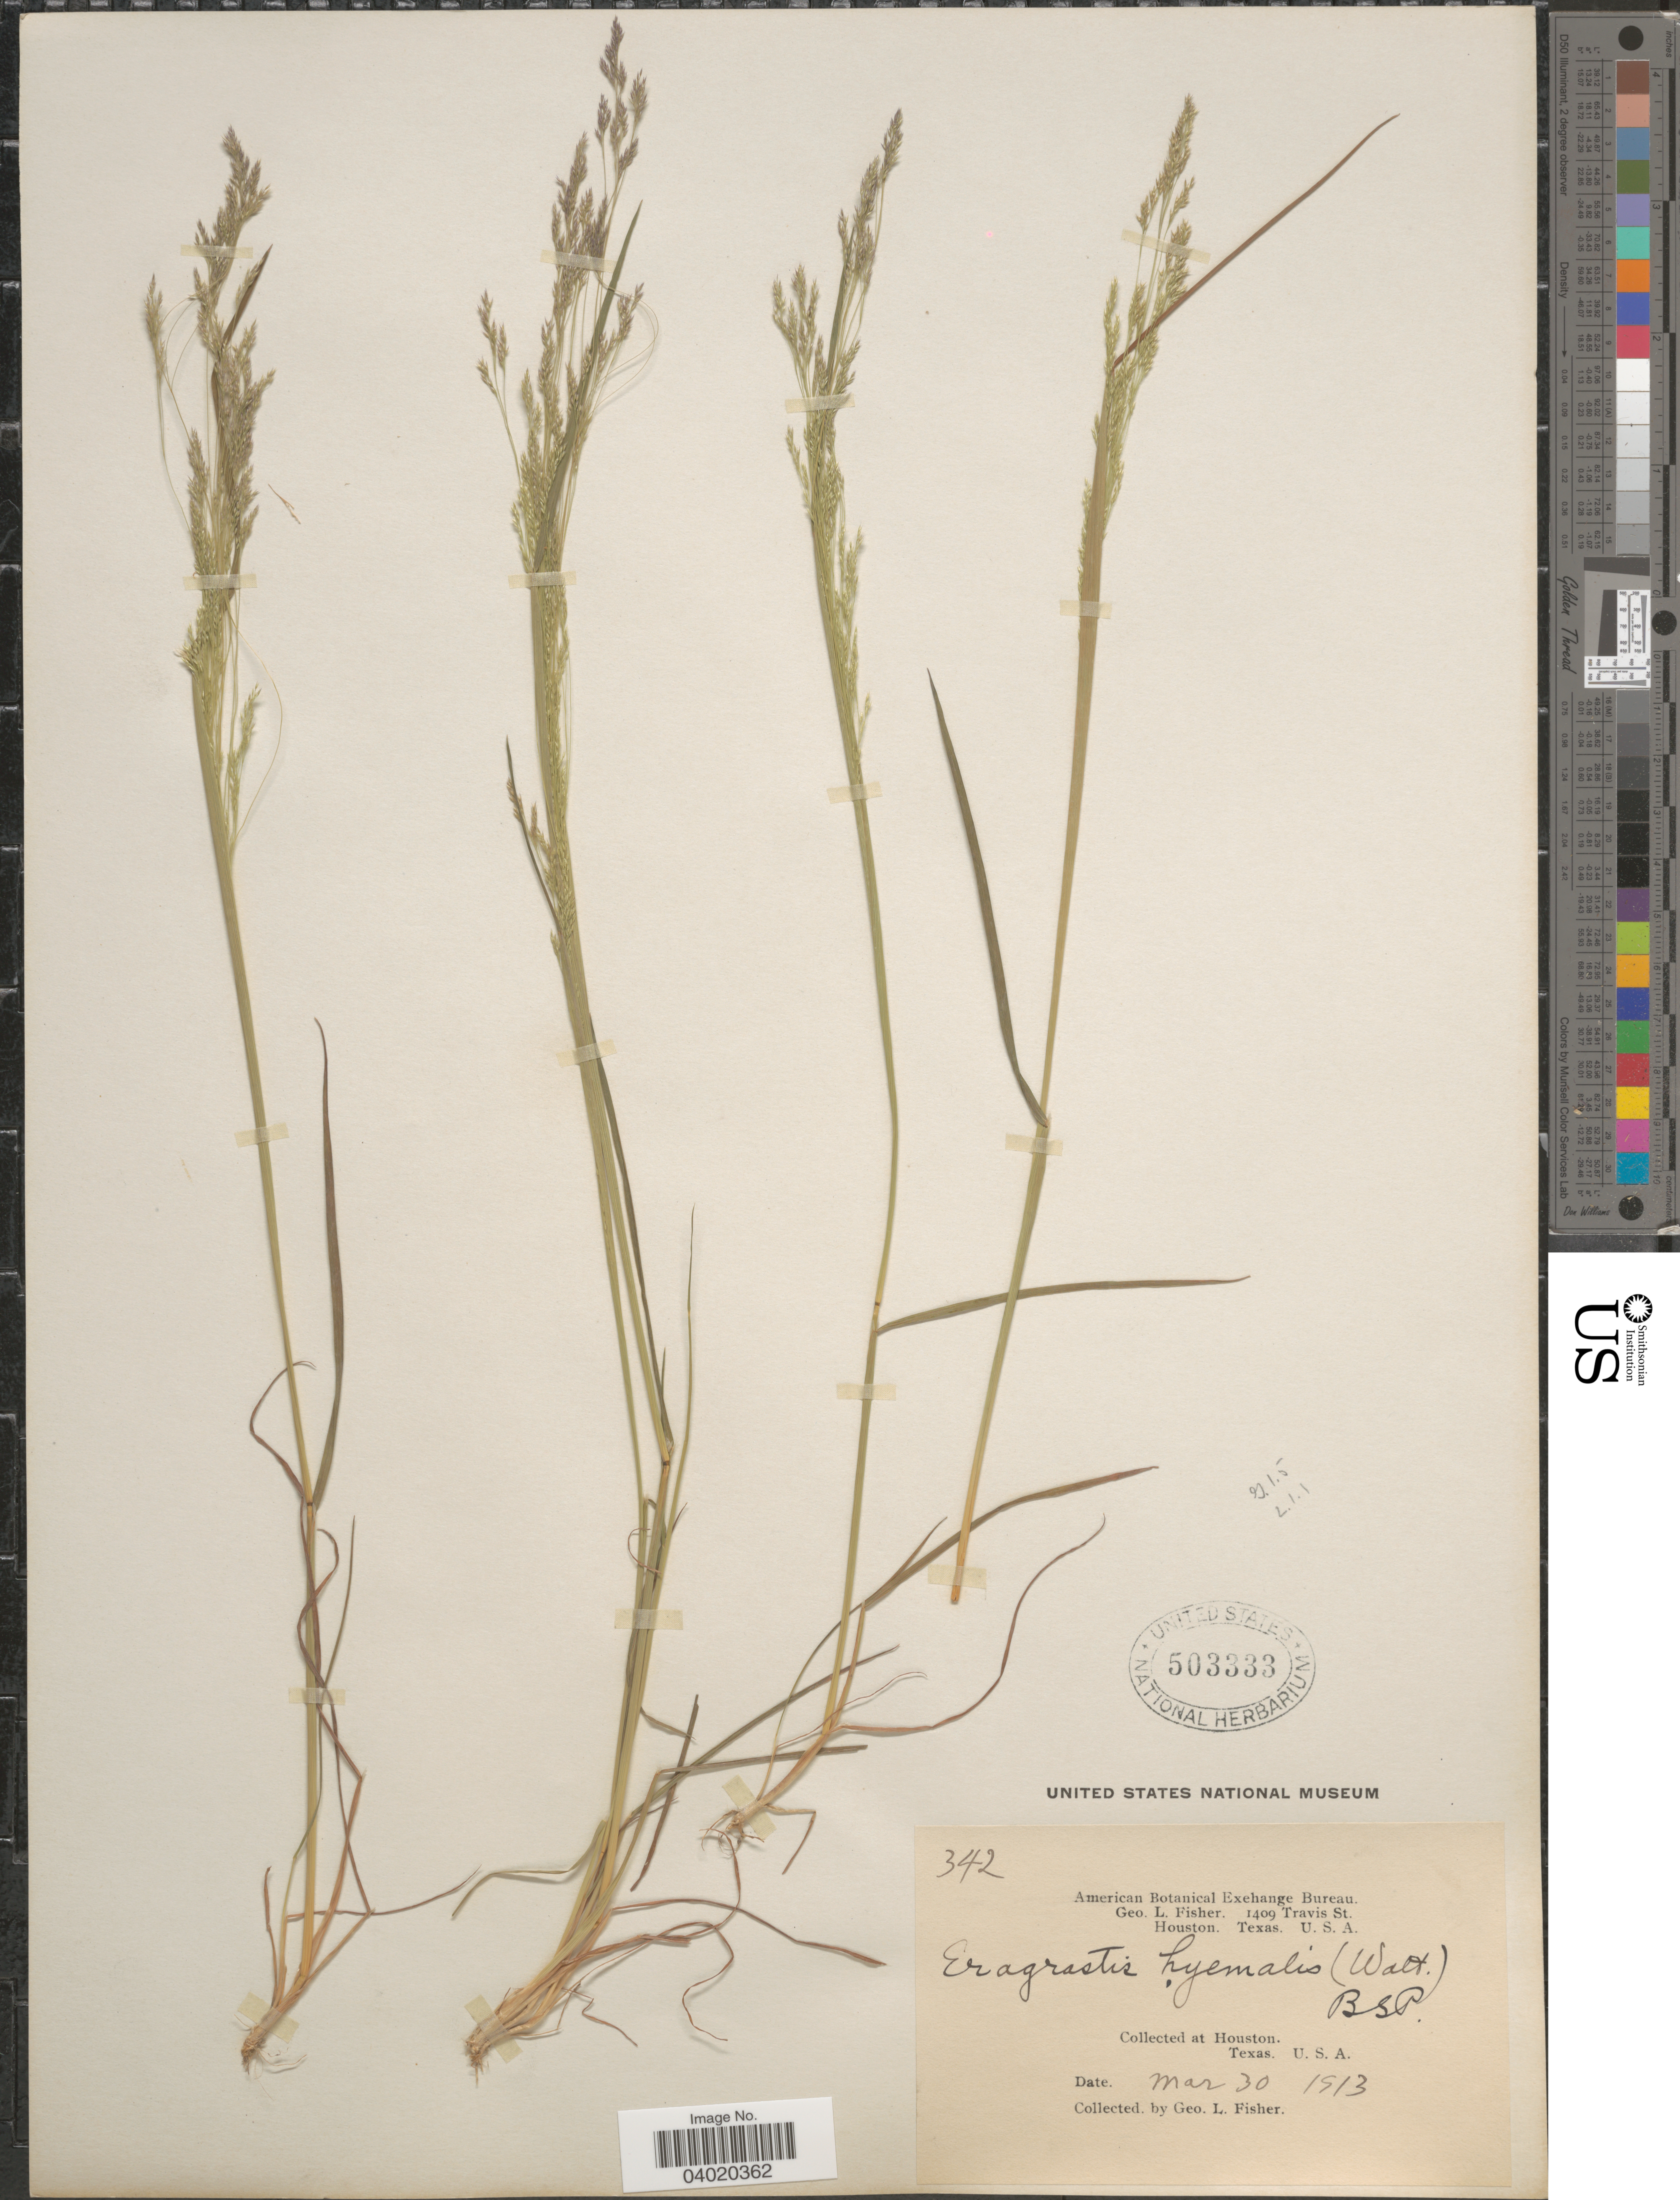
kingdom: Plantae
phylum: Tracheophyta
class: Liliopsida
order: Poales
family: Poaceae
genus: Agrostis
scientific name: Agrostis hyemalis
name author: (Walter) Britton et al.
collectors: G. L. Fisher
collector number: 342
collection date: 1913-05-30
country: United States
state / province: Texas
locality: At Houston.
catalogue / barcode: US 503333